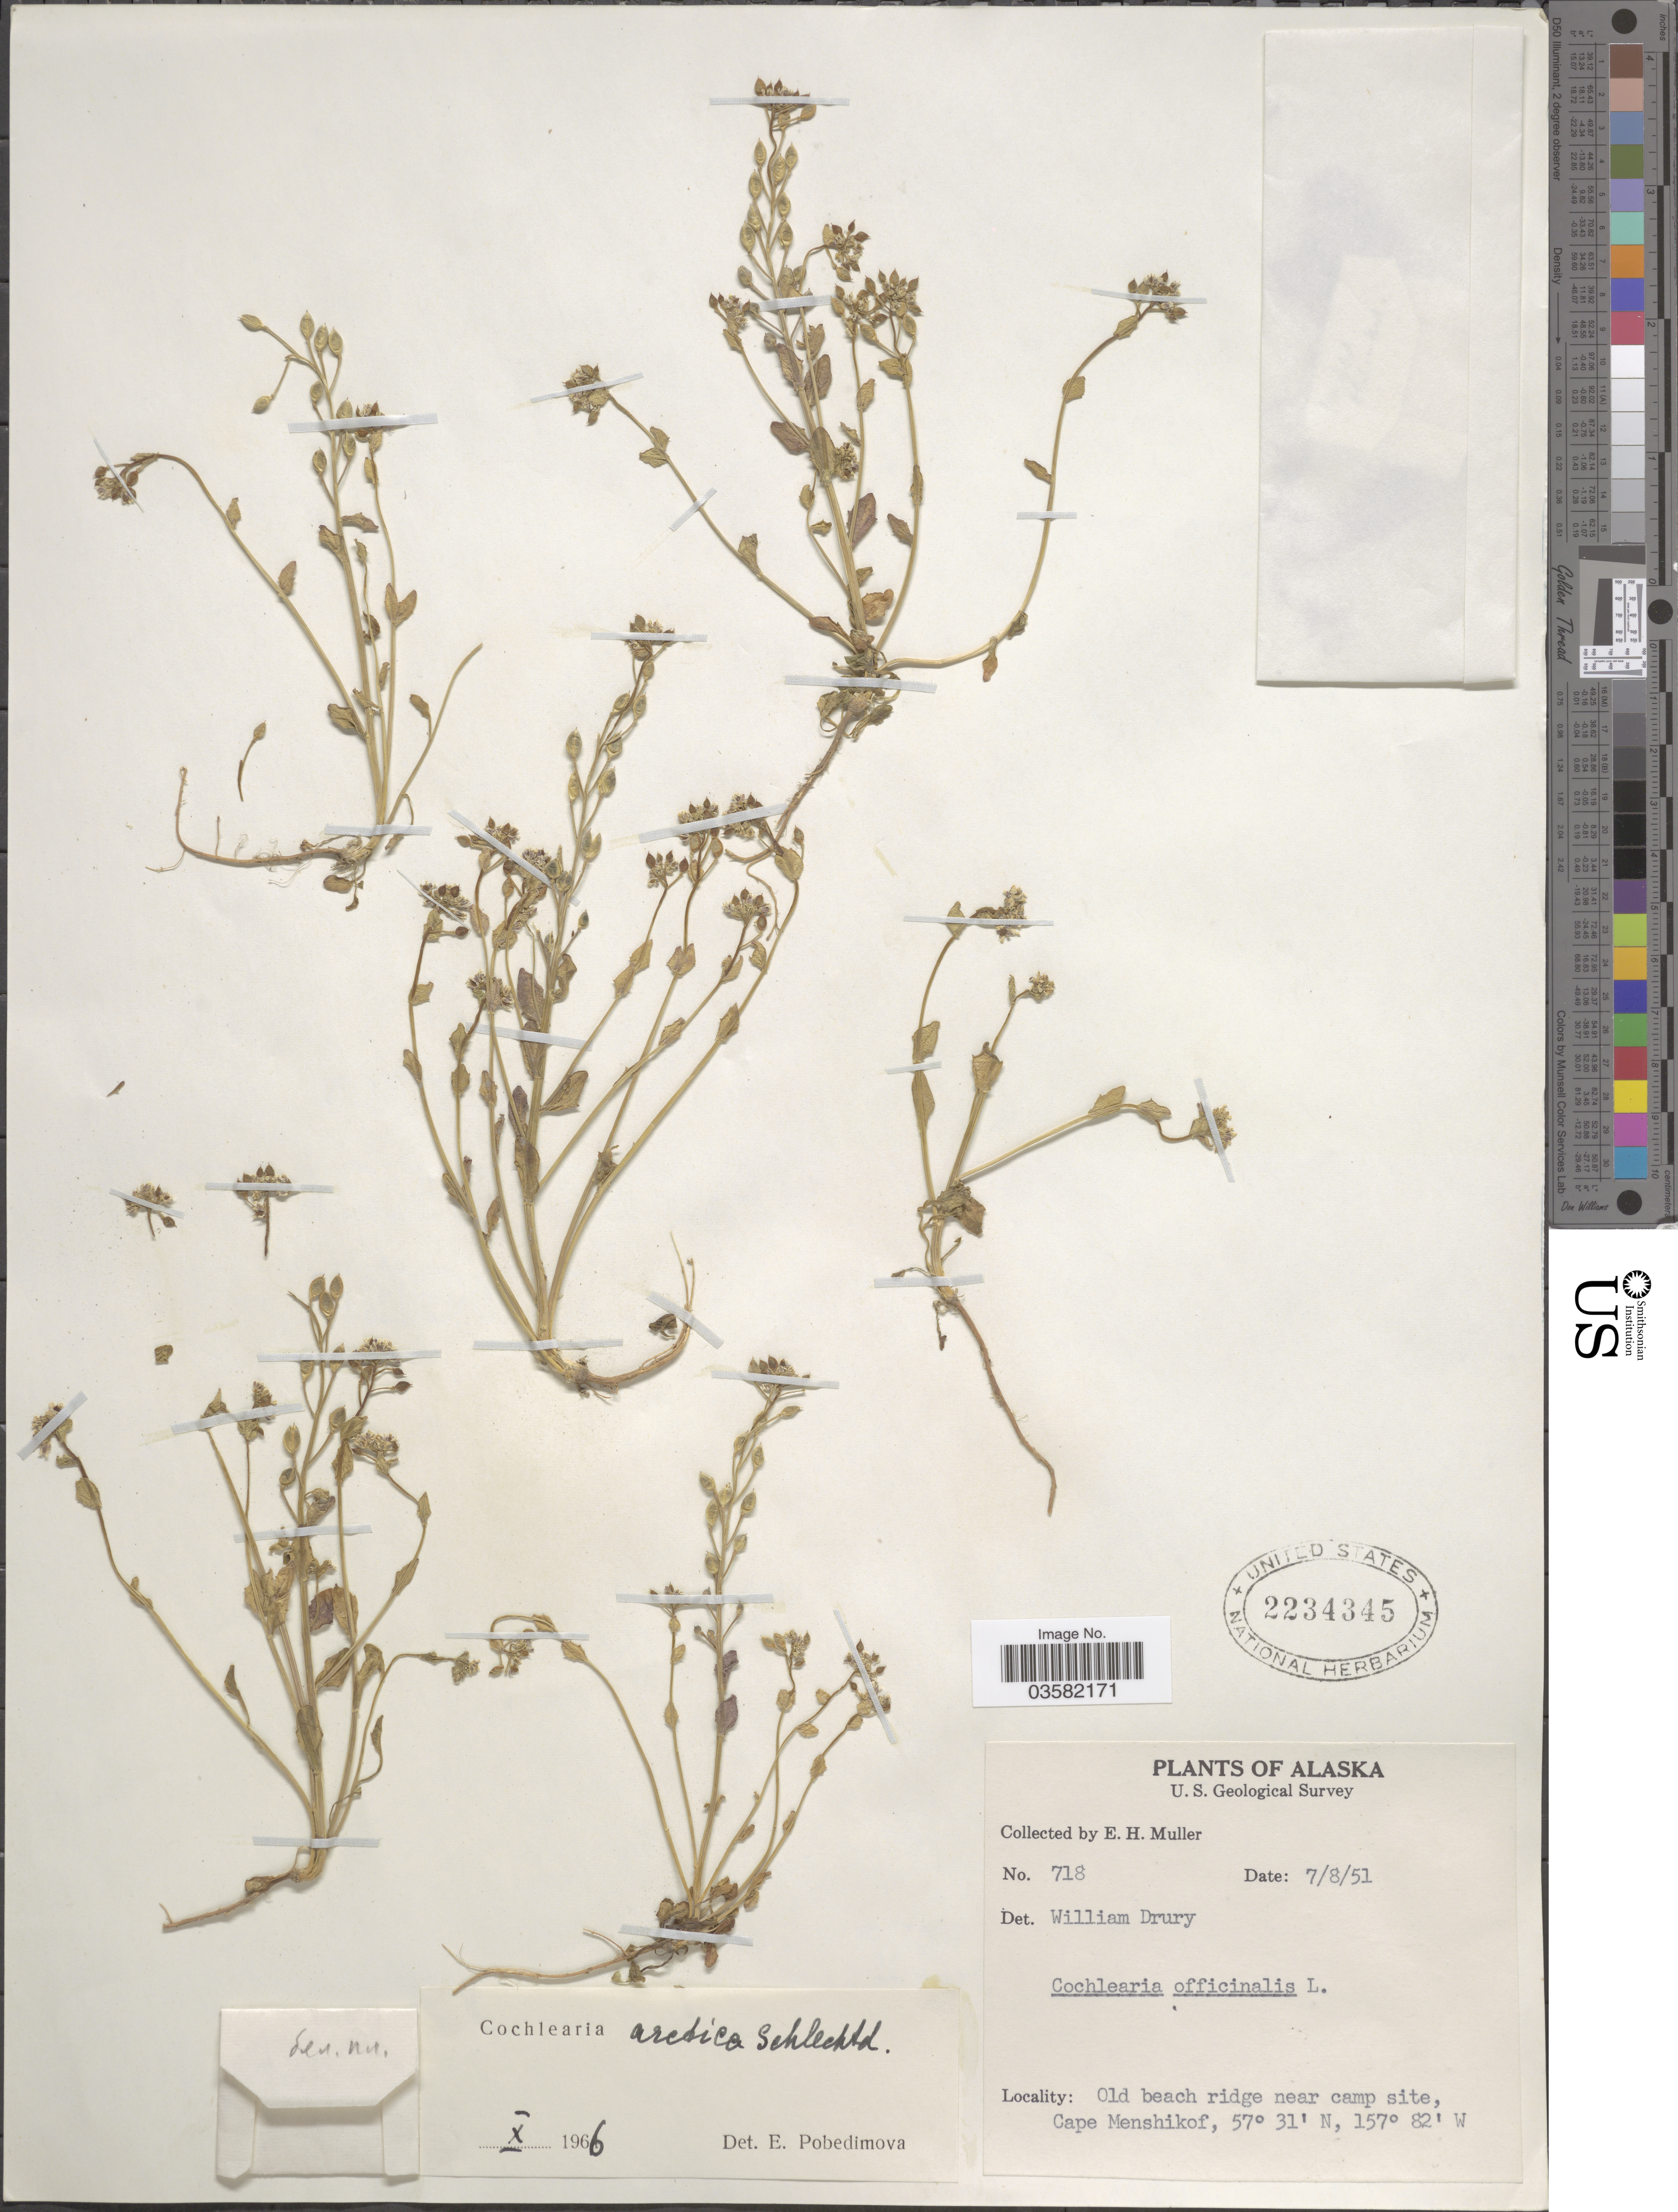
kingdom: Plantae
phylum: Tracheophyta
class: Magnoliopsida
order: Brassicales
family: Brassicaceae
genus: Cochlearia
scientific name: Cochlearia arctica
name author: Schltdl. ex DC.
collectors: E. H. Muller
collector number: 718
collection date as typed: Transcribed d/m/y: 8/7/51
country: United States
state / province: Alaska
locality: Old beach ridge near camp site, Cape Menshikof.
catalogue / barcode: US 2234345